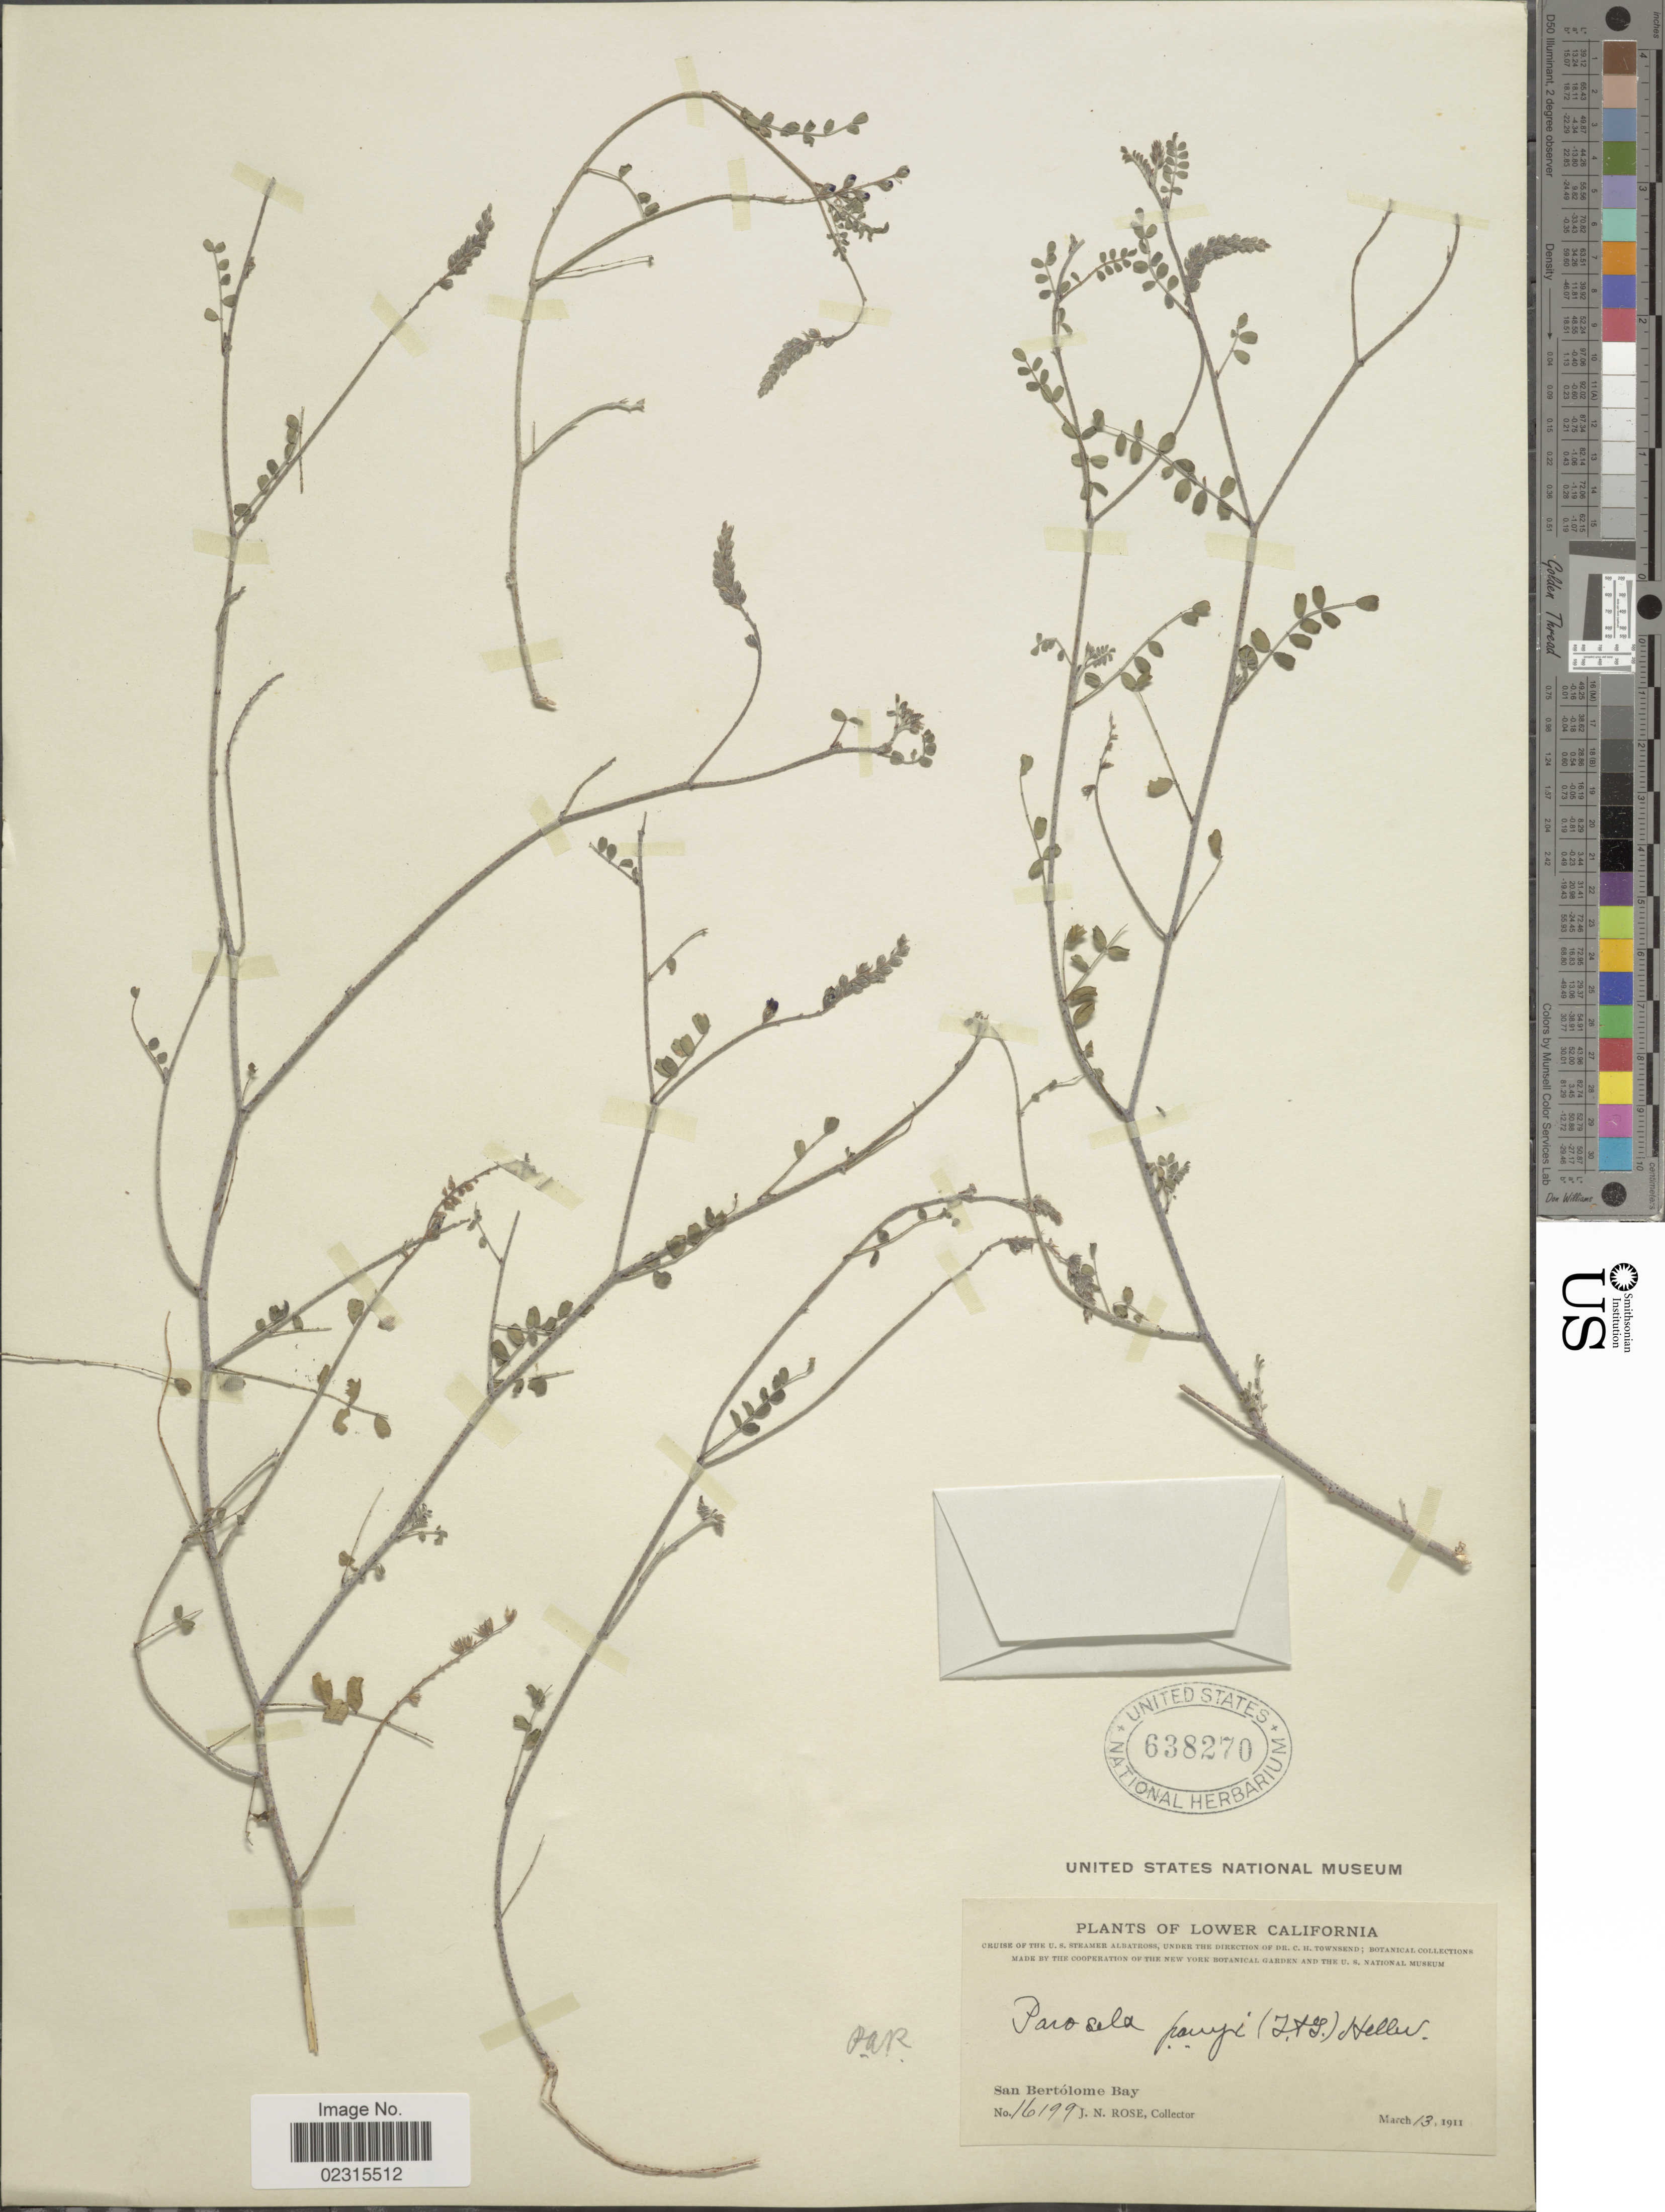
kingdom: Plantae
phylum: Tracheophyta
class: Magnoliopsida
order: Fabales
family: Fabaceae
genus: Marina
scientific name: Marina parryi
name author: (Torr. & A. Gray) Barneby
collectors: J. N. Rose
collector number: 16199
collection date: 1911-03-13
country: Mexico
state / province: Baja California Sur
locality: Lower California, San Bertolome Bay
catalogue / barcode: US 638270